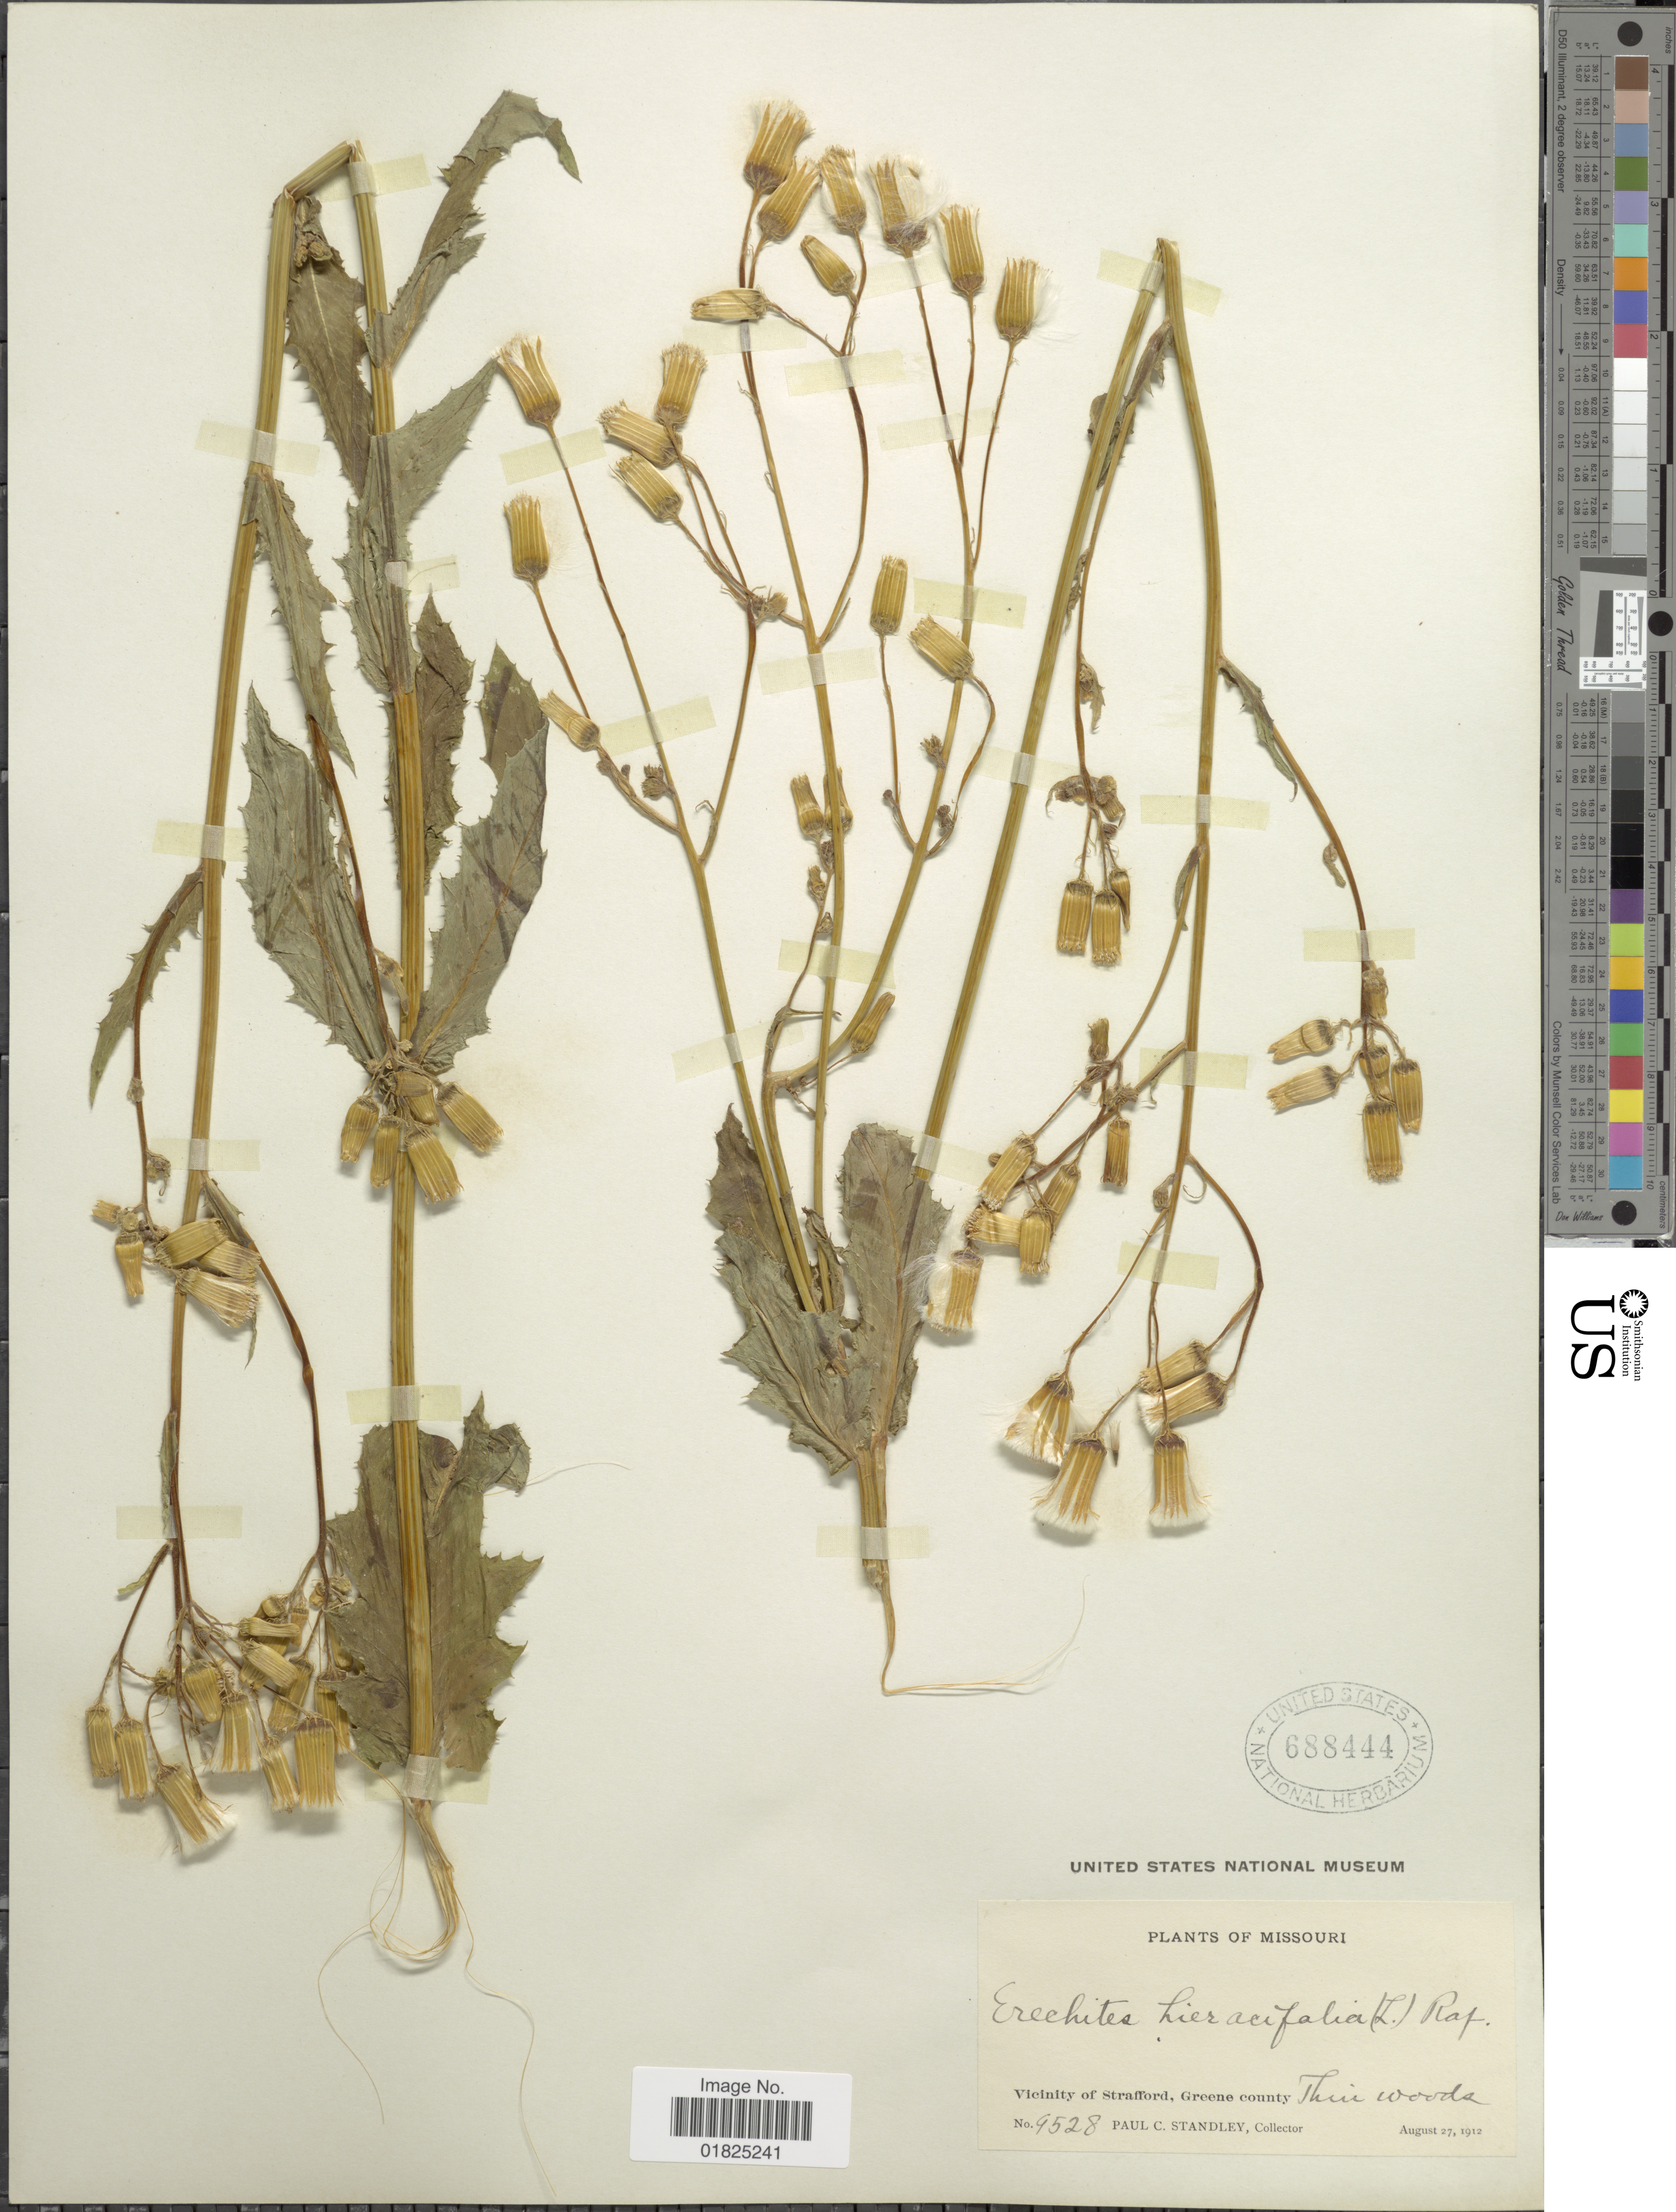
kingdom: Plantae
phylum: Tracheophyta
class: Magnoliopsida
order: Asterales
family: Asteraceae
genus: Erechtites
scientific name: Erechtites hieraciifolius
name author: (L.) Raf. ex DC.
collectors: P. C. Standley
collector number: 9528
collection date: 1912-08-27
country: United States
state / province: Missouri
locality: Vicinity of Strafford, Greene County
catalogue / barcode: US 688444